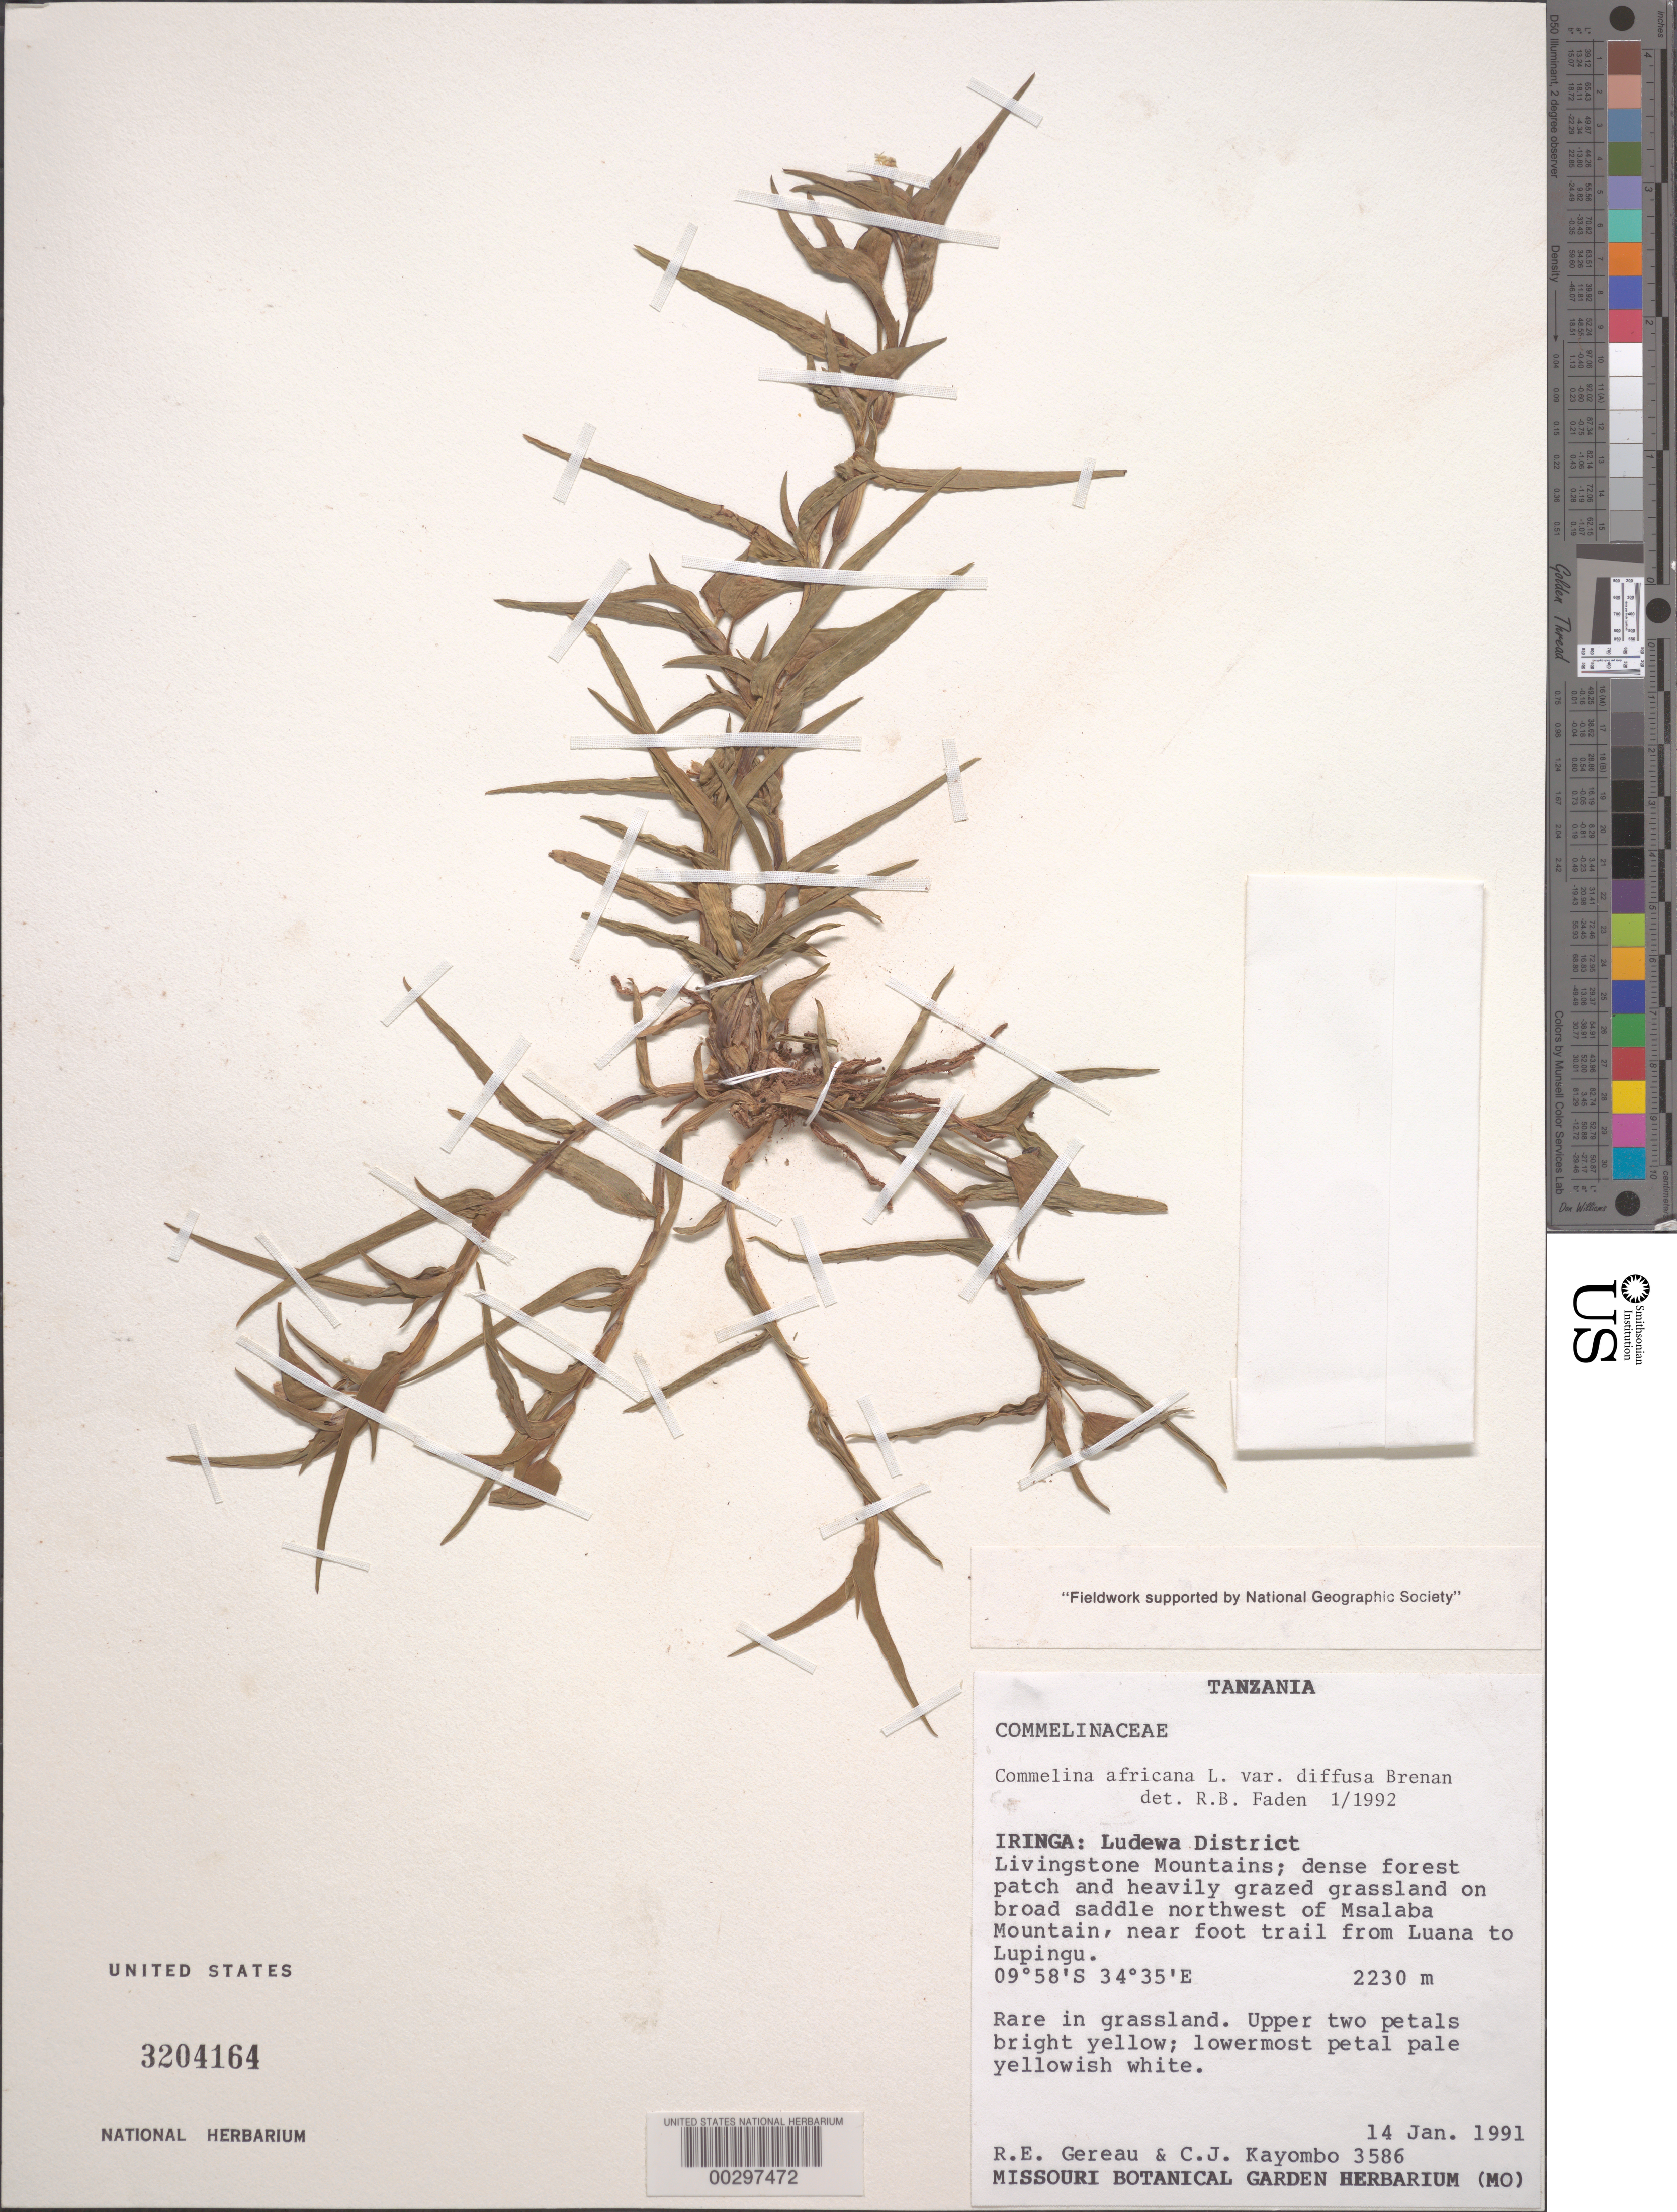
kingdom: Plantae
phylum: Tracheophyta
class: Liliopsida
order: Commelinales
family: Commelinaceae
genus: Commelina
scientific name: Commelina africana var. diffusa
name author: Brenan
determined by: Faden, Robert B., (US), Smithsonian Institution - National Museum of Natural History (UNITED STATES)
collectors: R. E. Gereau & C. J. Kayombo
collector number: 3586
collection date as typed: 14 Jan 1991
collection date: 1991-01-14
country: Tanzania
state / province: Iringa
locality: Mufindi district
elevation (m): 2230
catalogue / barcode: US 3204164